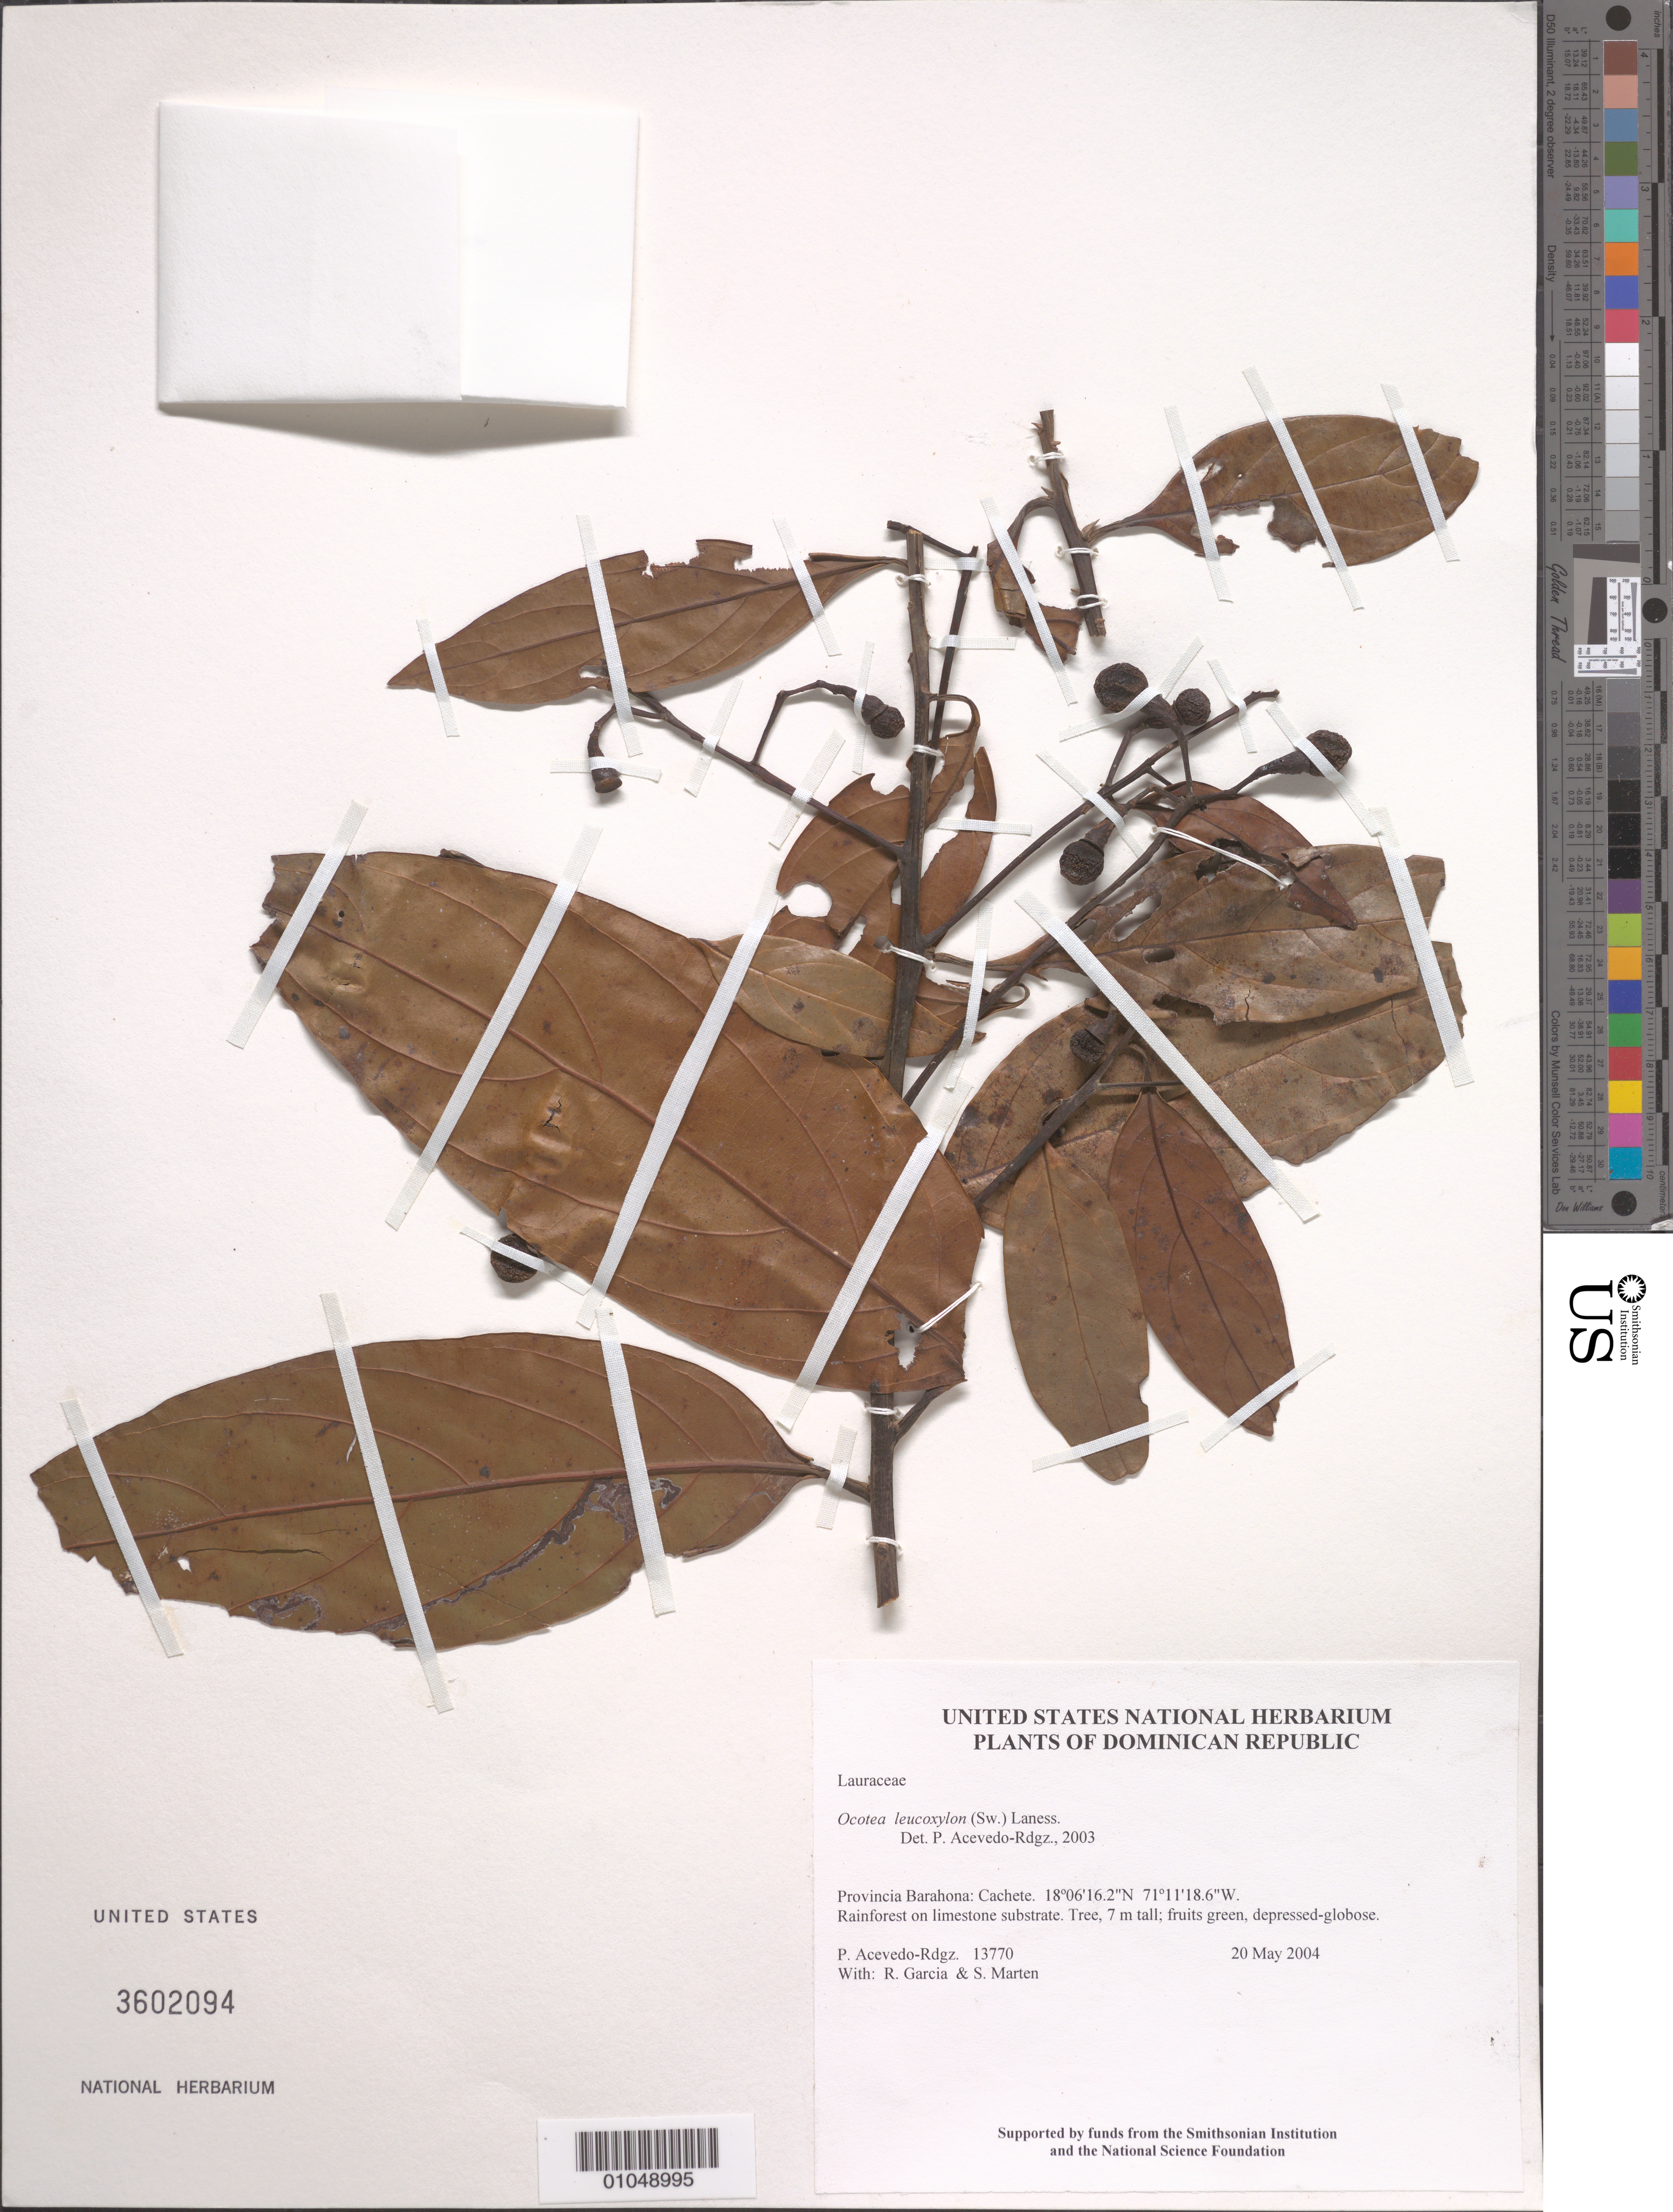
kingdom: Plantae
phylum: Tracheophyta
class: Magnoliopsida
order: Laurales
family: Lauraceae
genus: Ocotea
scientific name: Ocotea leucoxylon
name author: (Sw.) Laness.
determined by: Acevedo-Rodríguez, P., (BOT), Smithsonian Institution - National Museum of Natural History (UNITED STATES)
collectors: P. Acevedo-Rodr., R. G. García & S. Marten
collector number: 13770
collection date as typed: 20 May 2004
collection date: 2004-05-20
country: Dominican Republic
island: Hispaniola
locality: Provincia Barahona: Cachete.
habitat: Rainforest on limestone substrate.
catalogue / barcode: US 3602094